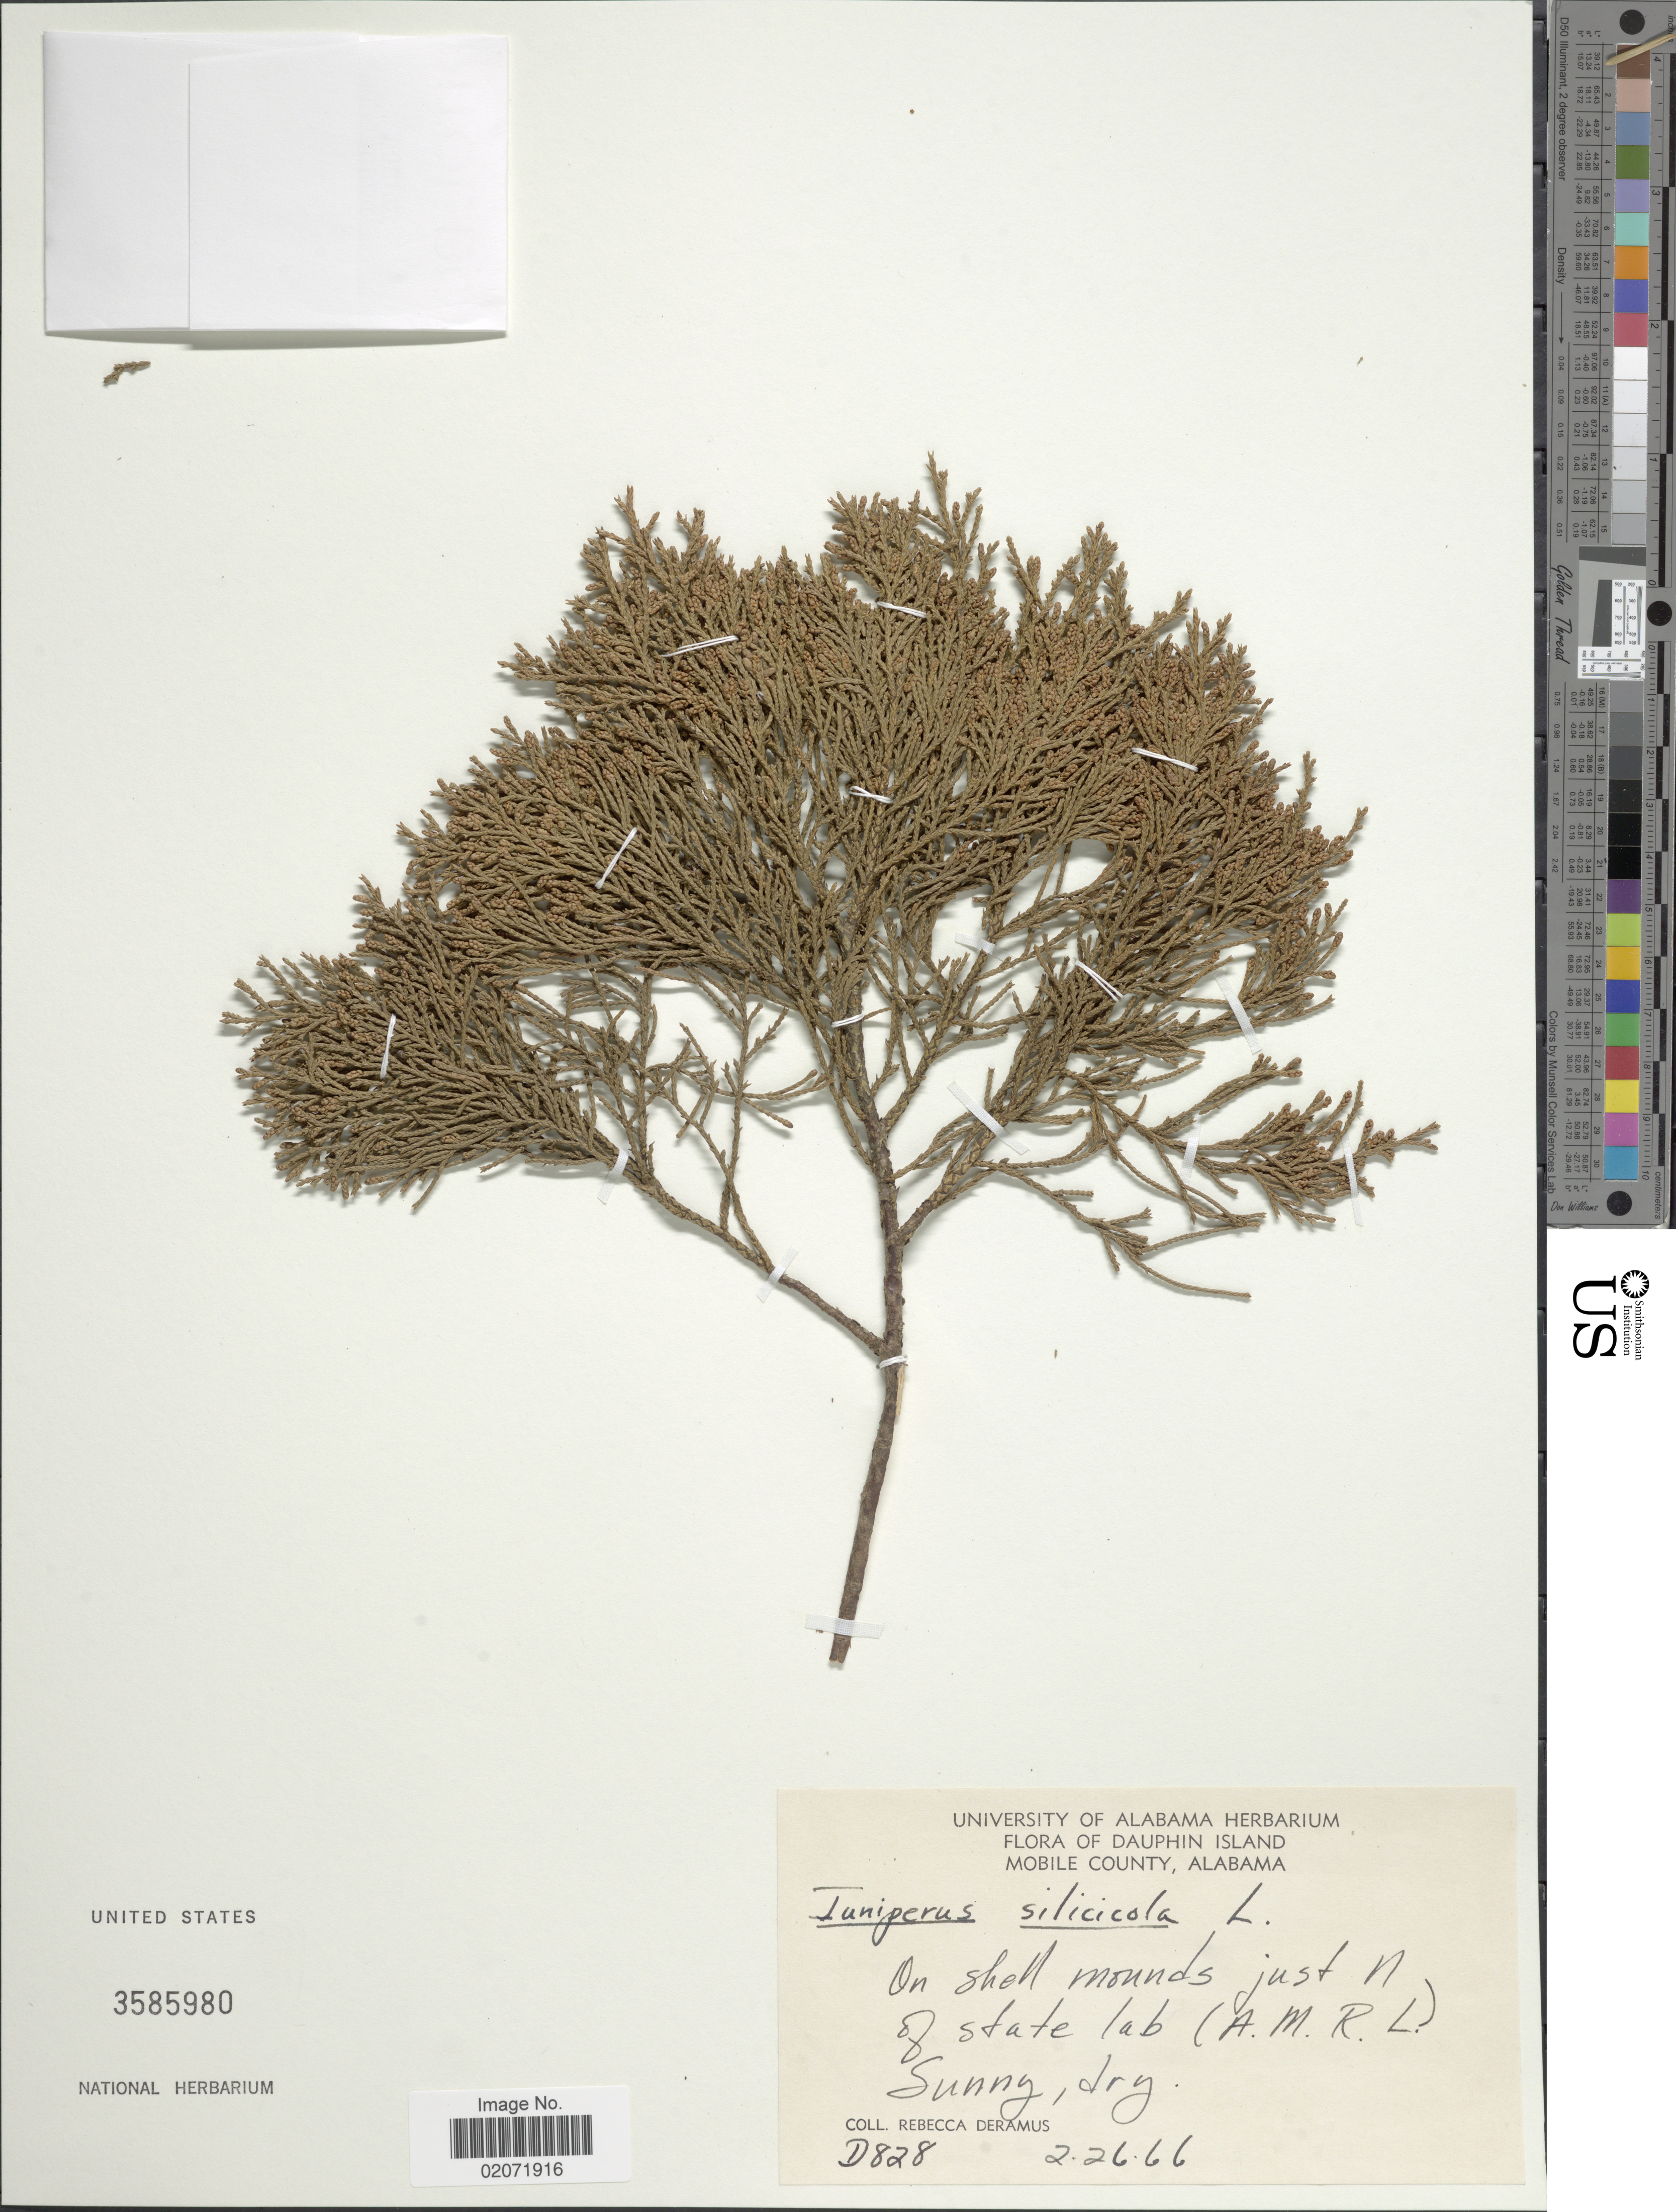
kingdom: Plantae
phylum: Tracheophyta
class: Pinopsida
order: Pinales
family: Cupressaceae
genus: Juniperus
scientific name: Juniperus silicicola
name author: (Small) L.H. Bailey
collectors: R. Deramus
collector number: D828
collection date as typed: Transcribed d/m/y: 26/2/66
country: United States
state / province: Alabama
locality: Dauphin Island, Moblie County, On shell mounds just N of state lab (A.M.R.L.)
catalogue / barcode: US 3585980